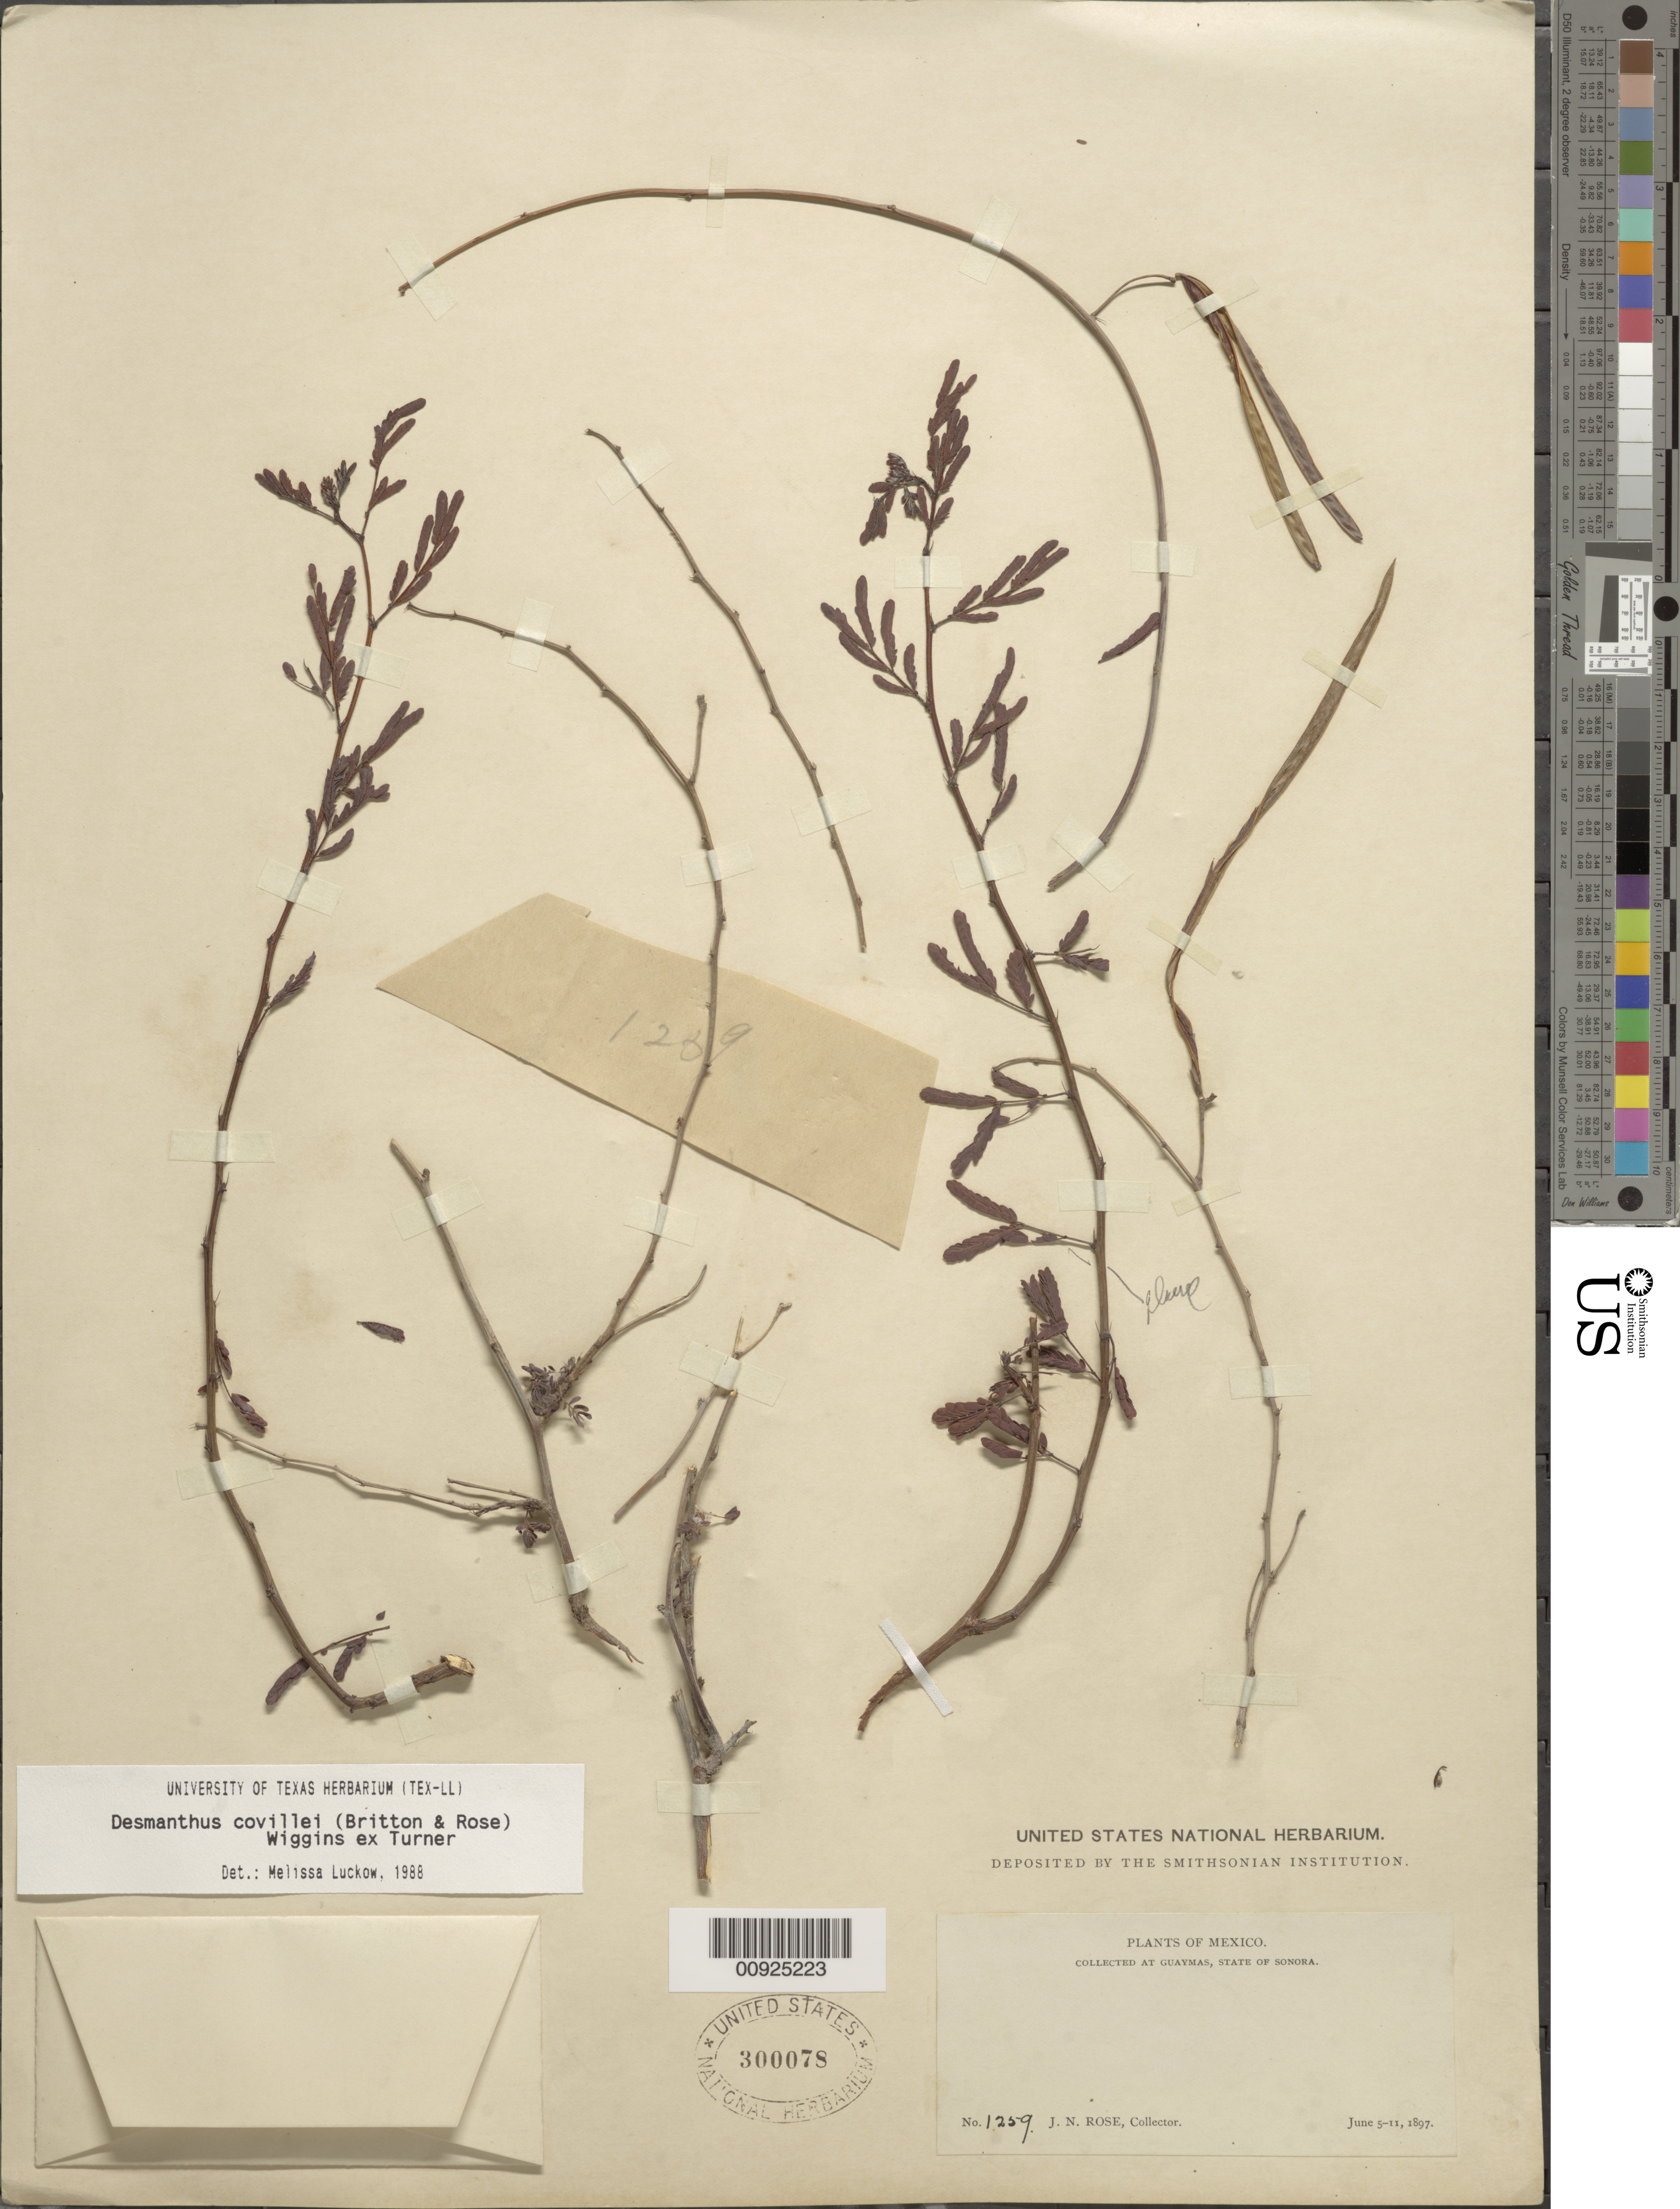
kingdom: Plantae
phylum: Tracheophyta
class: Magnoliopsida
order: Fabales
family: Fabaceae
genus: Desmanthus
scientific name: Desmanthus covillei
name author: (Britton) Wiggins ex B.L. Turner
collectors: J. N. Rose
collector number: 1259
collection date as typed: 05 Jun 1897 to 11 Jun 1897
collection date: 1897-06-05/1897-06-11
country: Mexico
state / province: Sonora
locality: Guaymas, State of Sonora.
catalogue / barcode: US 300078